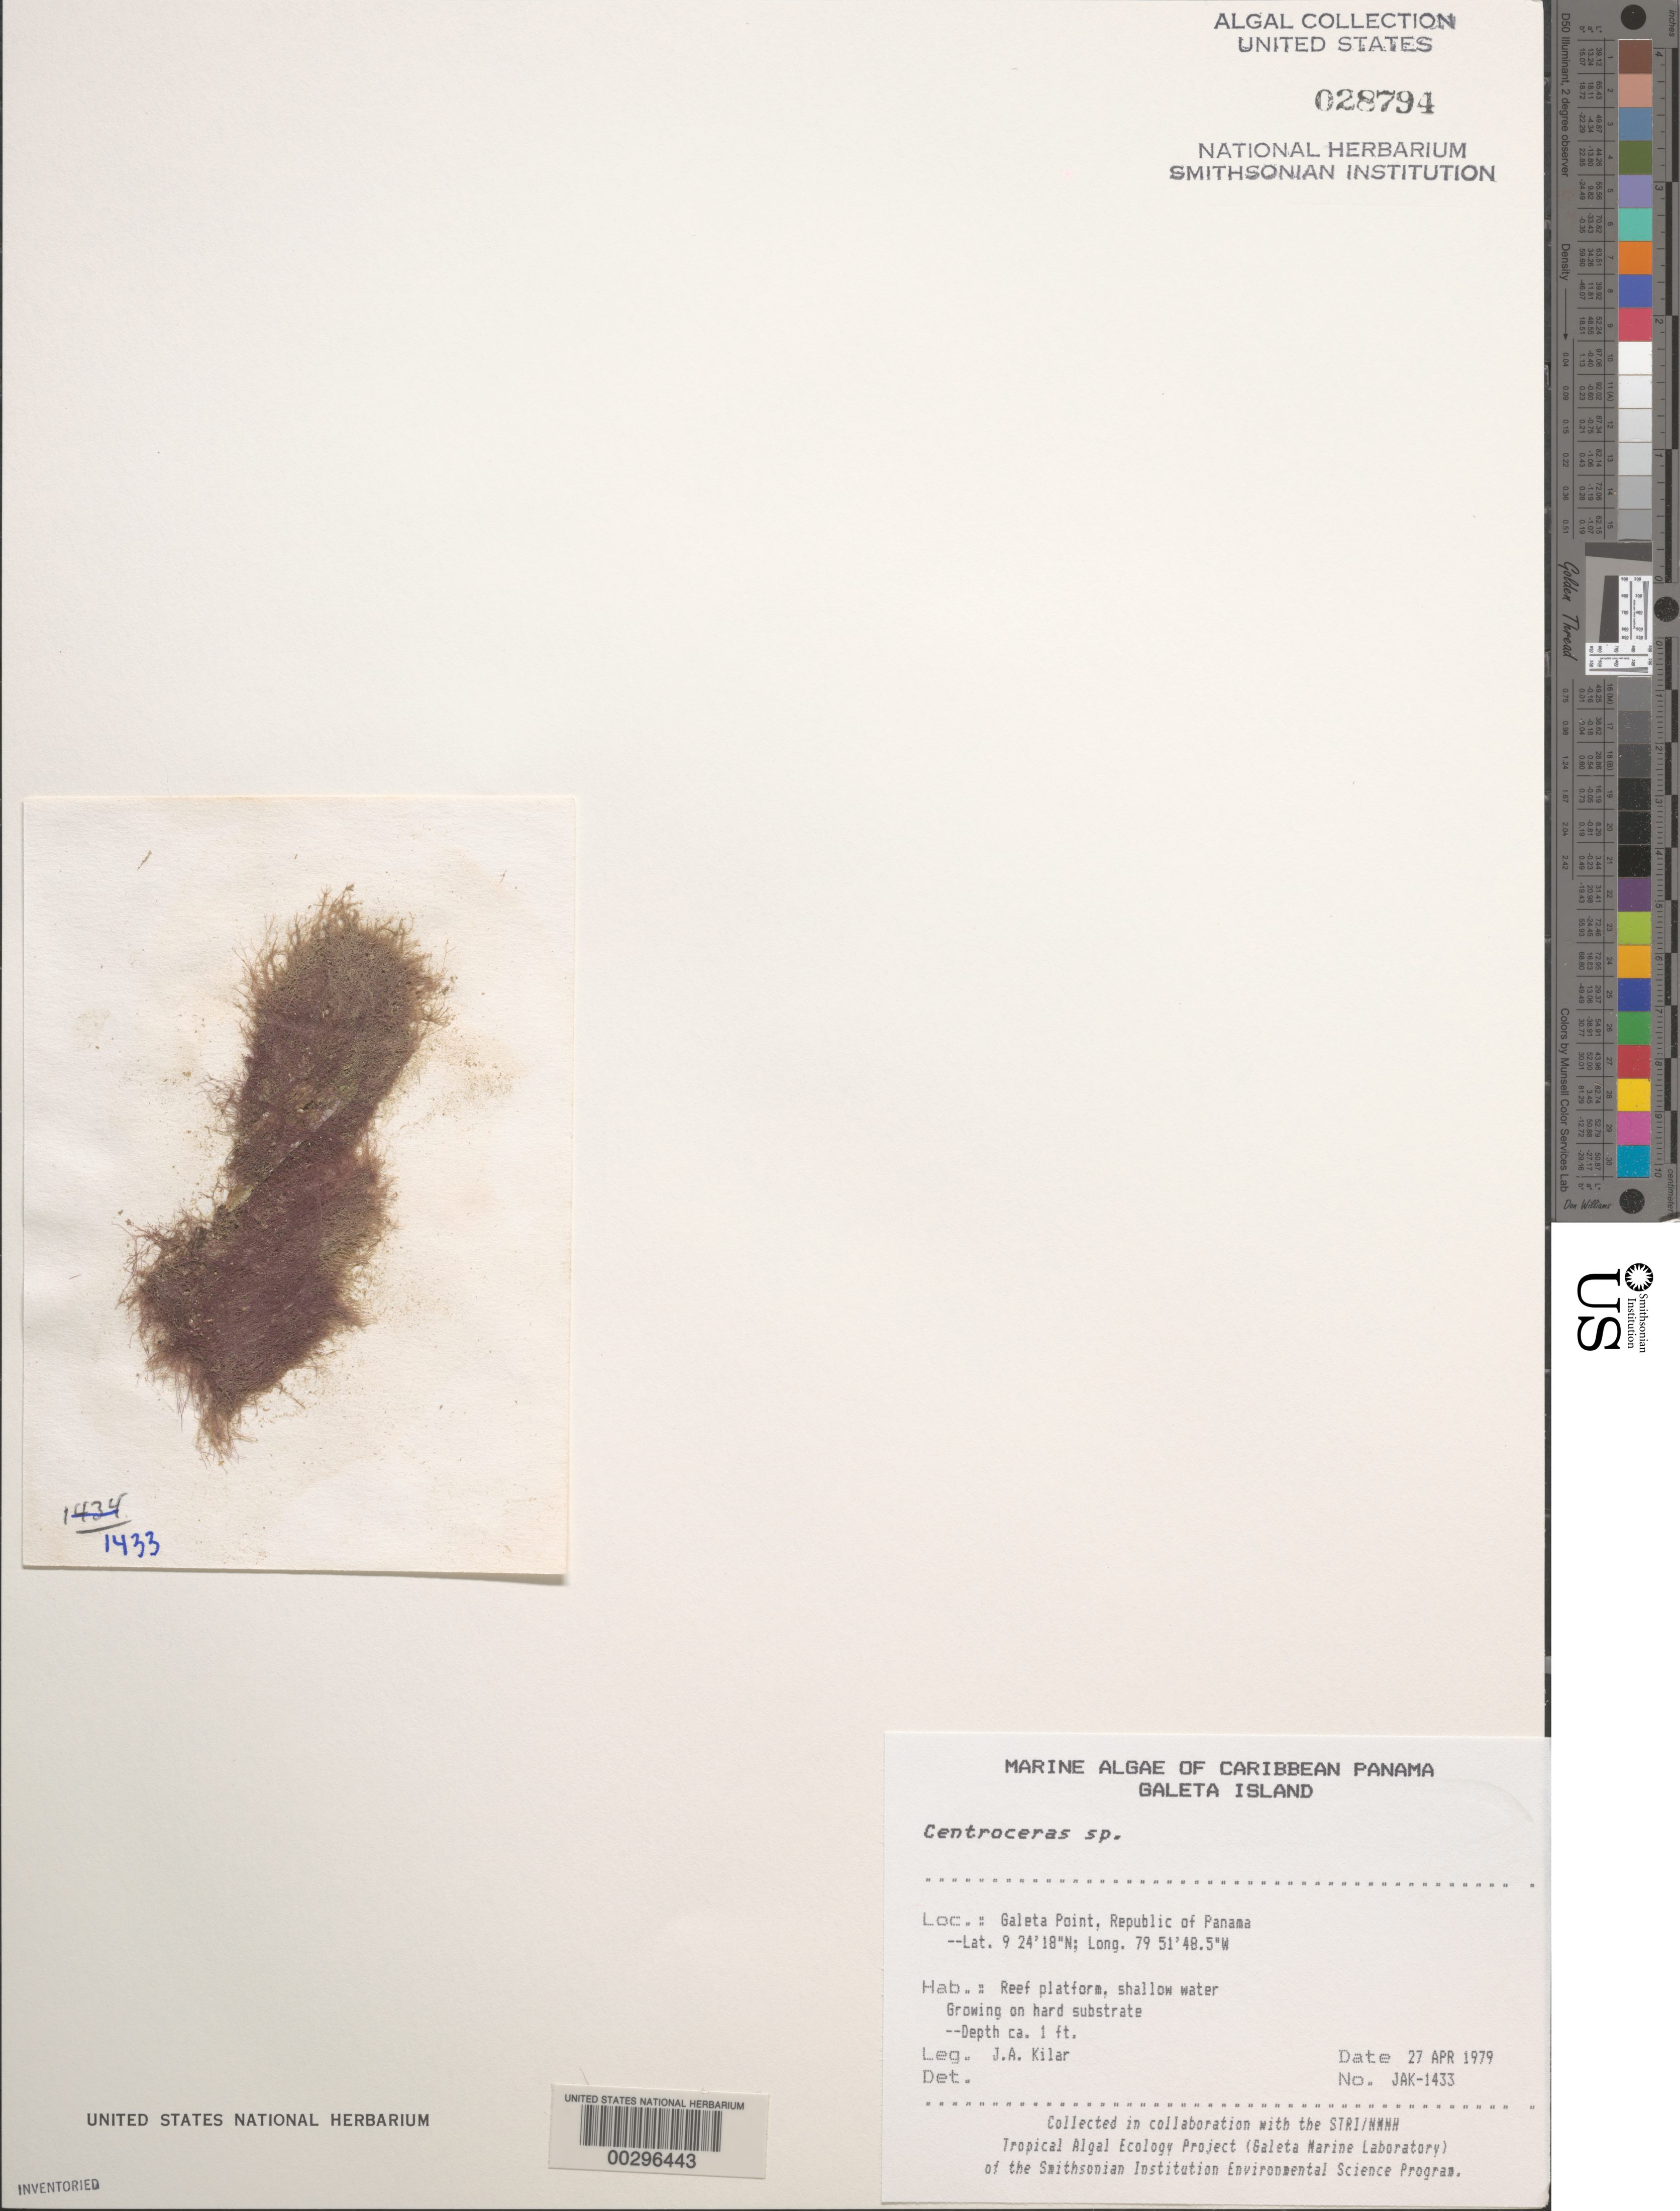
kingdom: Plantae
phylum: Rhodophyta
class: Florideophyceae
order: Ceramiales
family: Ceramiaceae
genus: Centroceras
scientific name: Centroceras sp.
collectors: J. Kilar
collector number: JAK-1433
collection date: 1979-04-27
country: Panama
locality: Caribbean Panama. Galeta Island. Galeta Point, Republic of Panama.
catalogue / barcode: US 28794